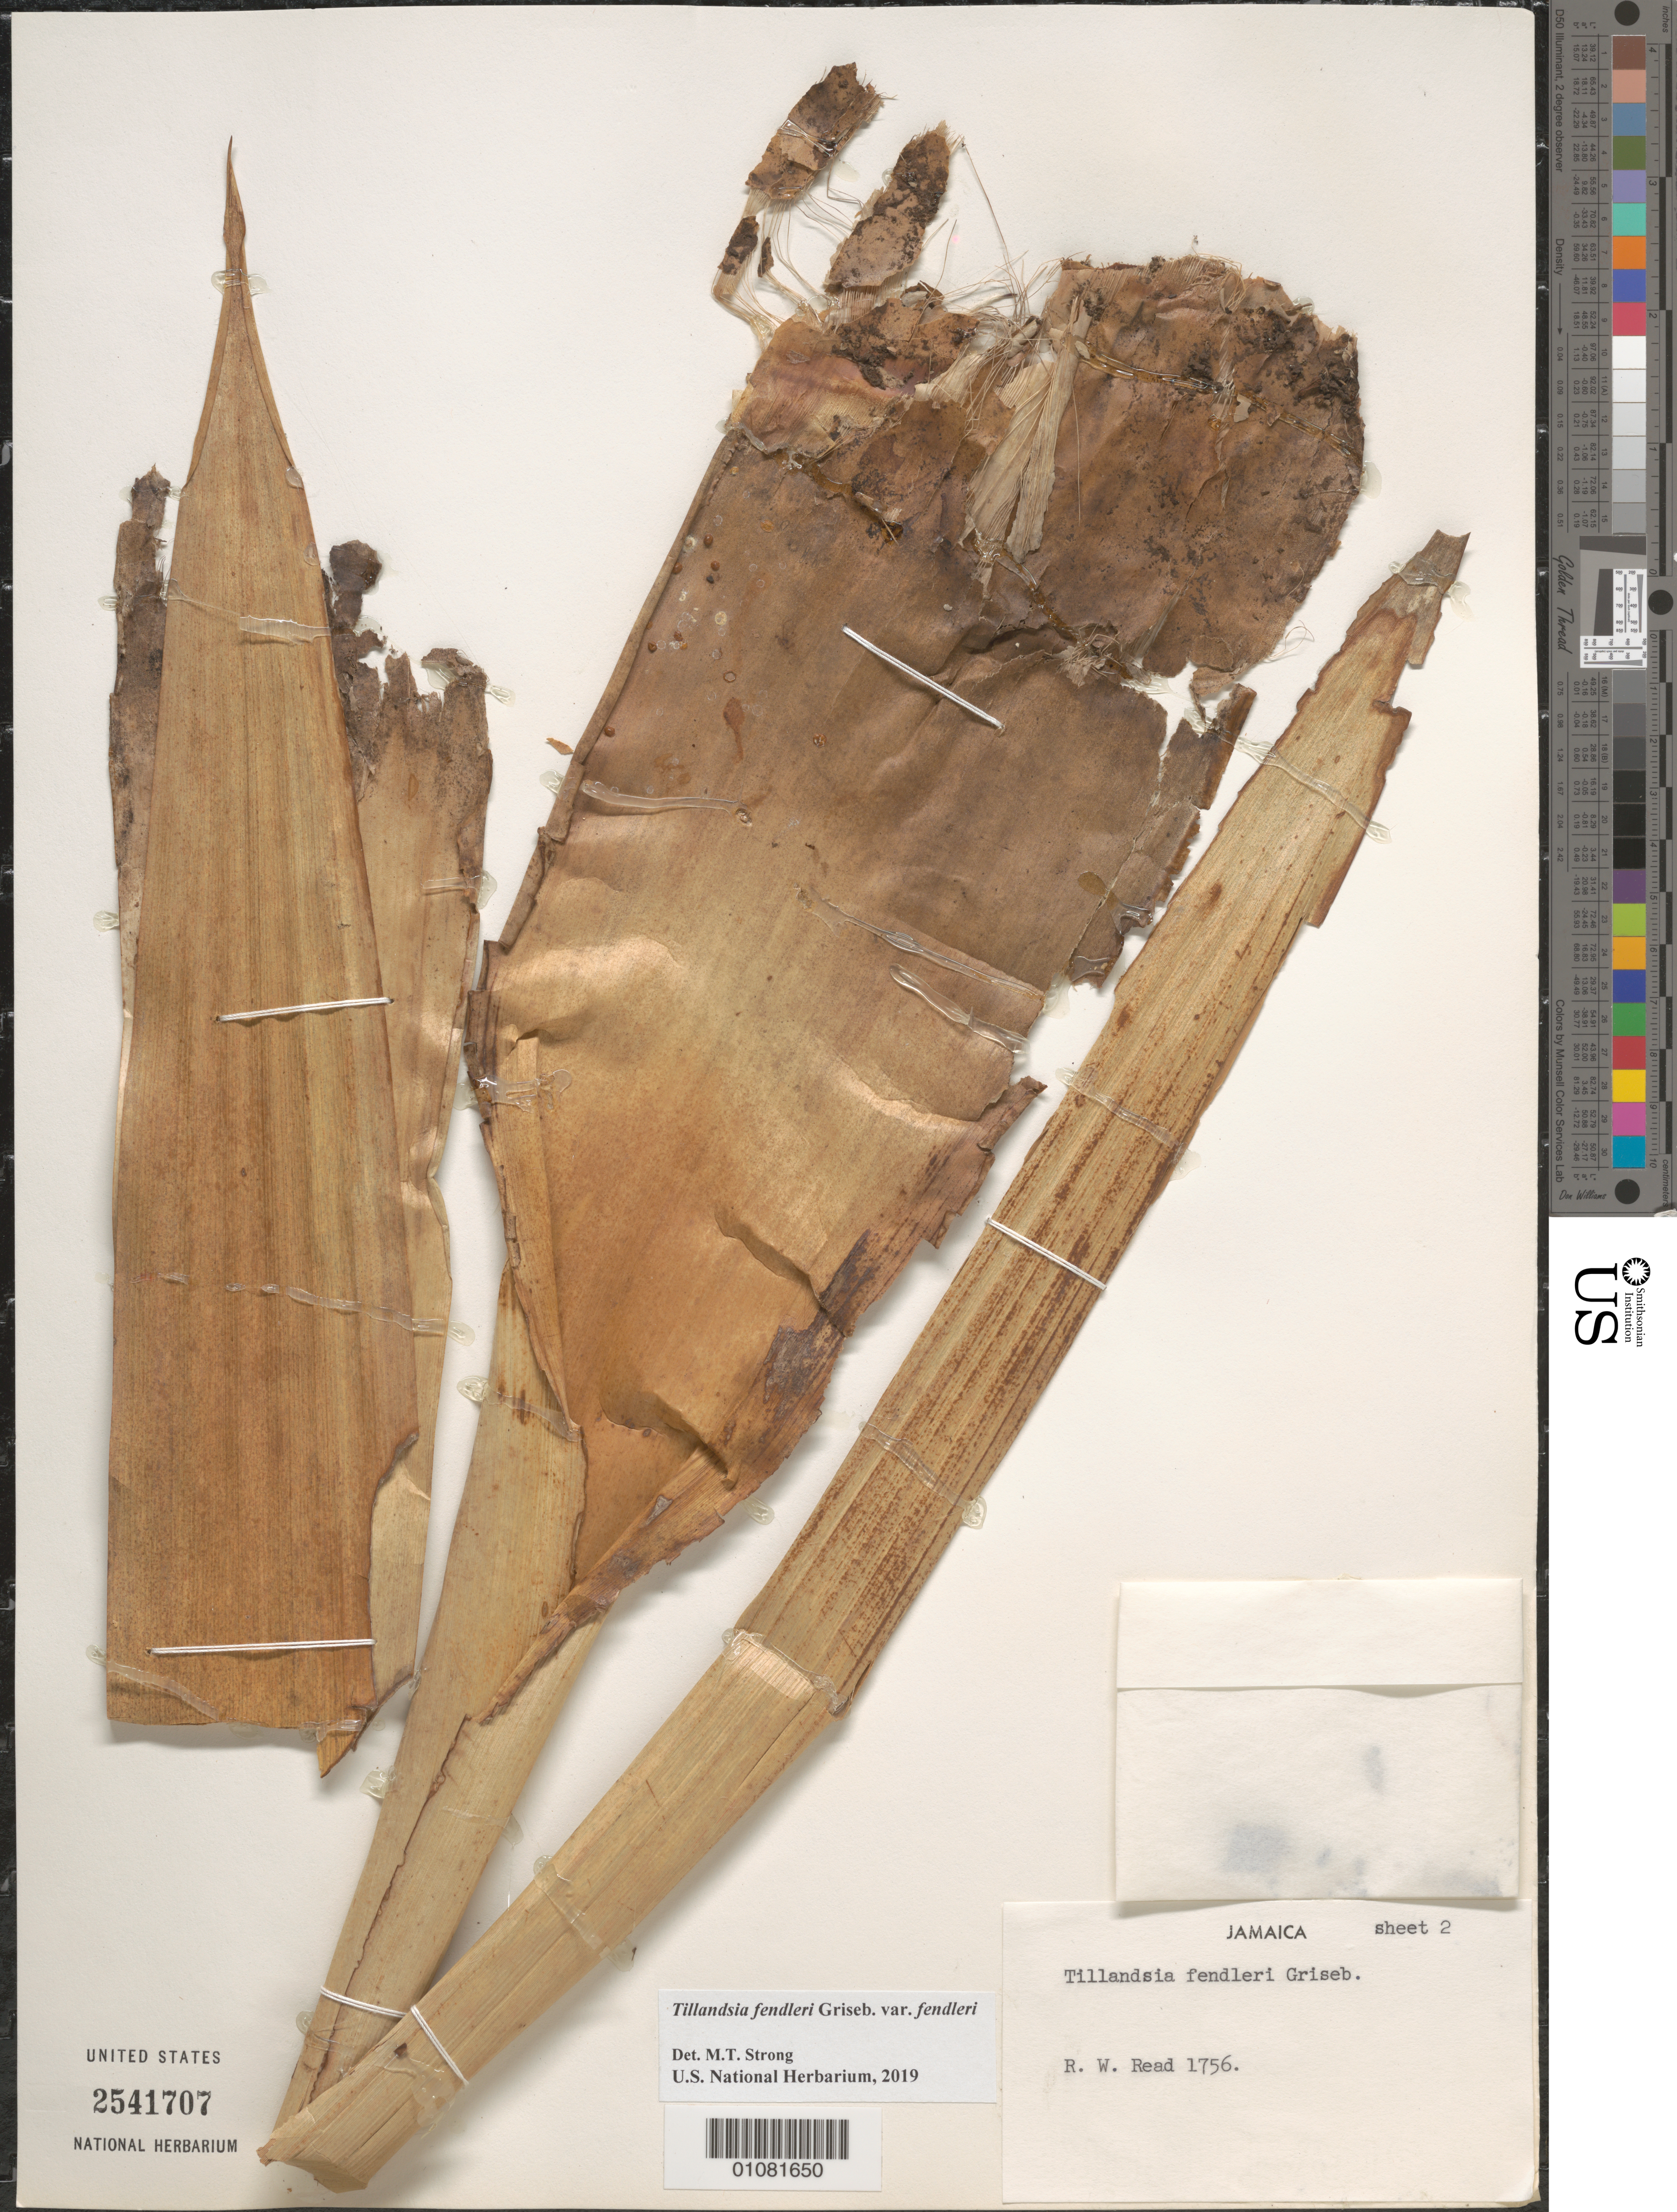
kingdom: Plantae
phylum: Tracheophyta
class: Liliopsida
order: Poales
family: Bromeliaceae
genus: Tillandsia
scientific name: Tillandsia fendleri var. fendleri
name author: Griseb.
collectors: R. W. Read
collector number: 1756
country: Jamaica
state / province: Saint Andrew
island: Jamaica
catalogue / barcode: US 2541707